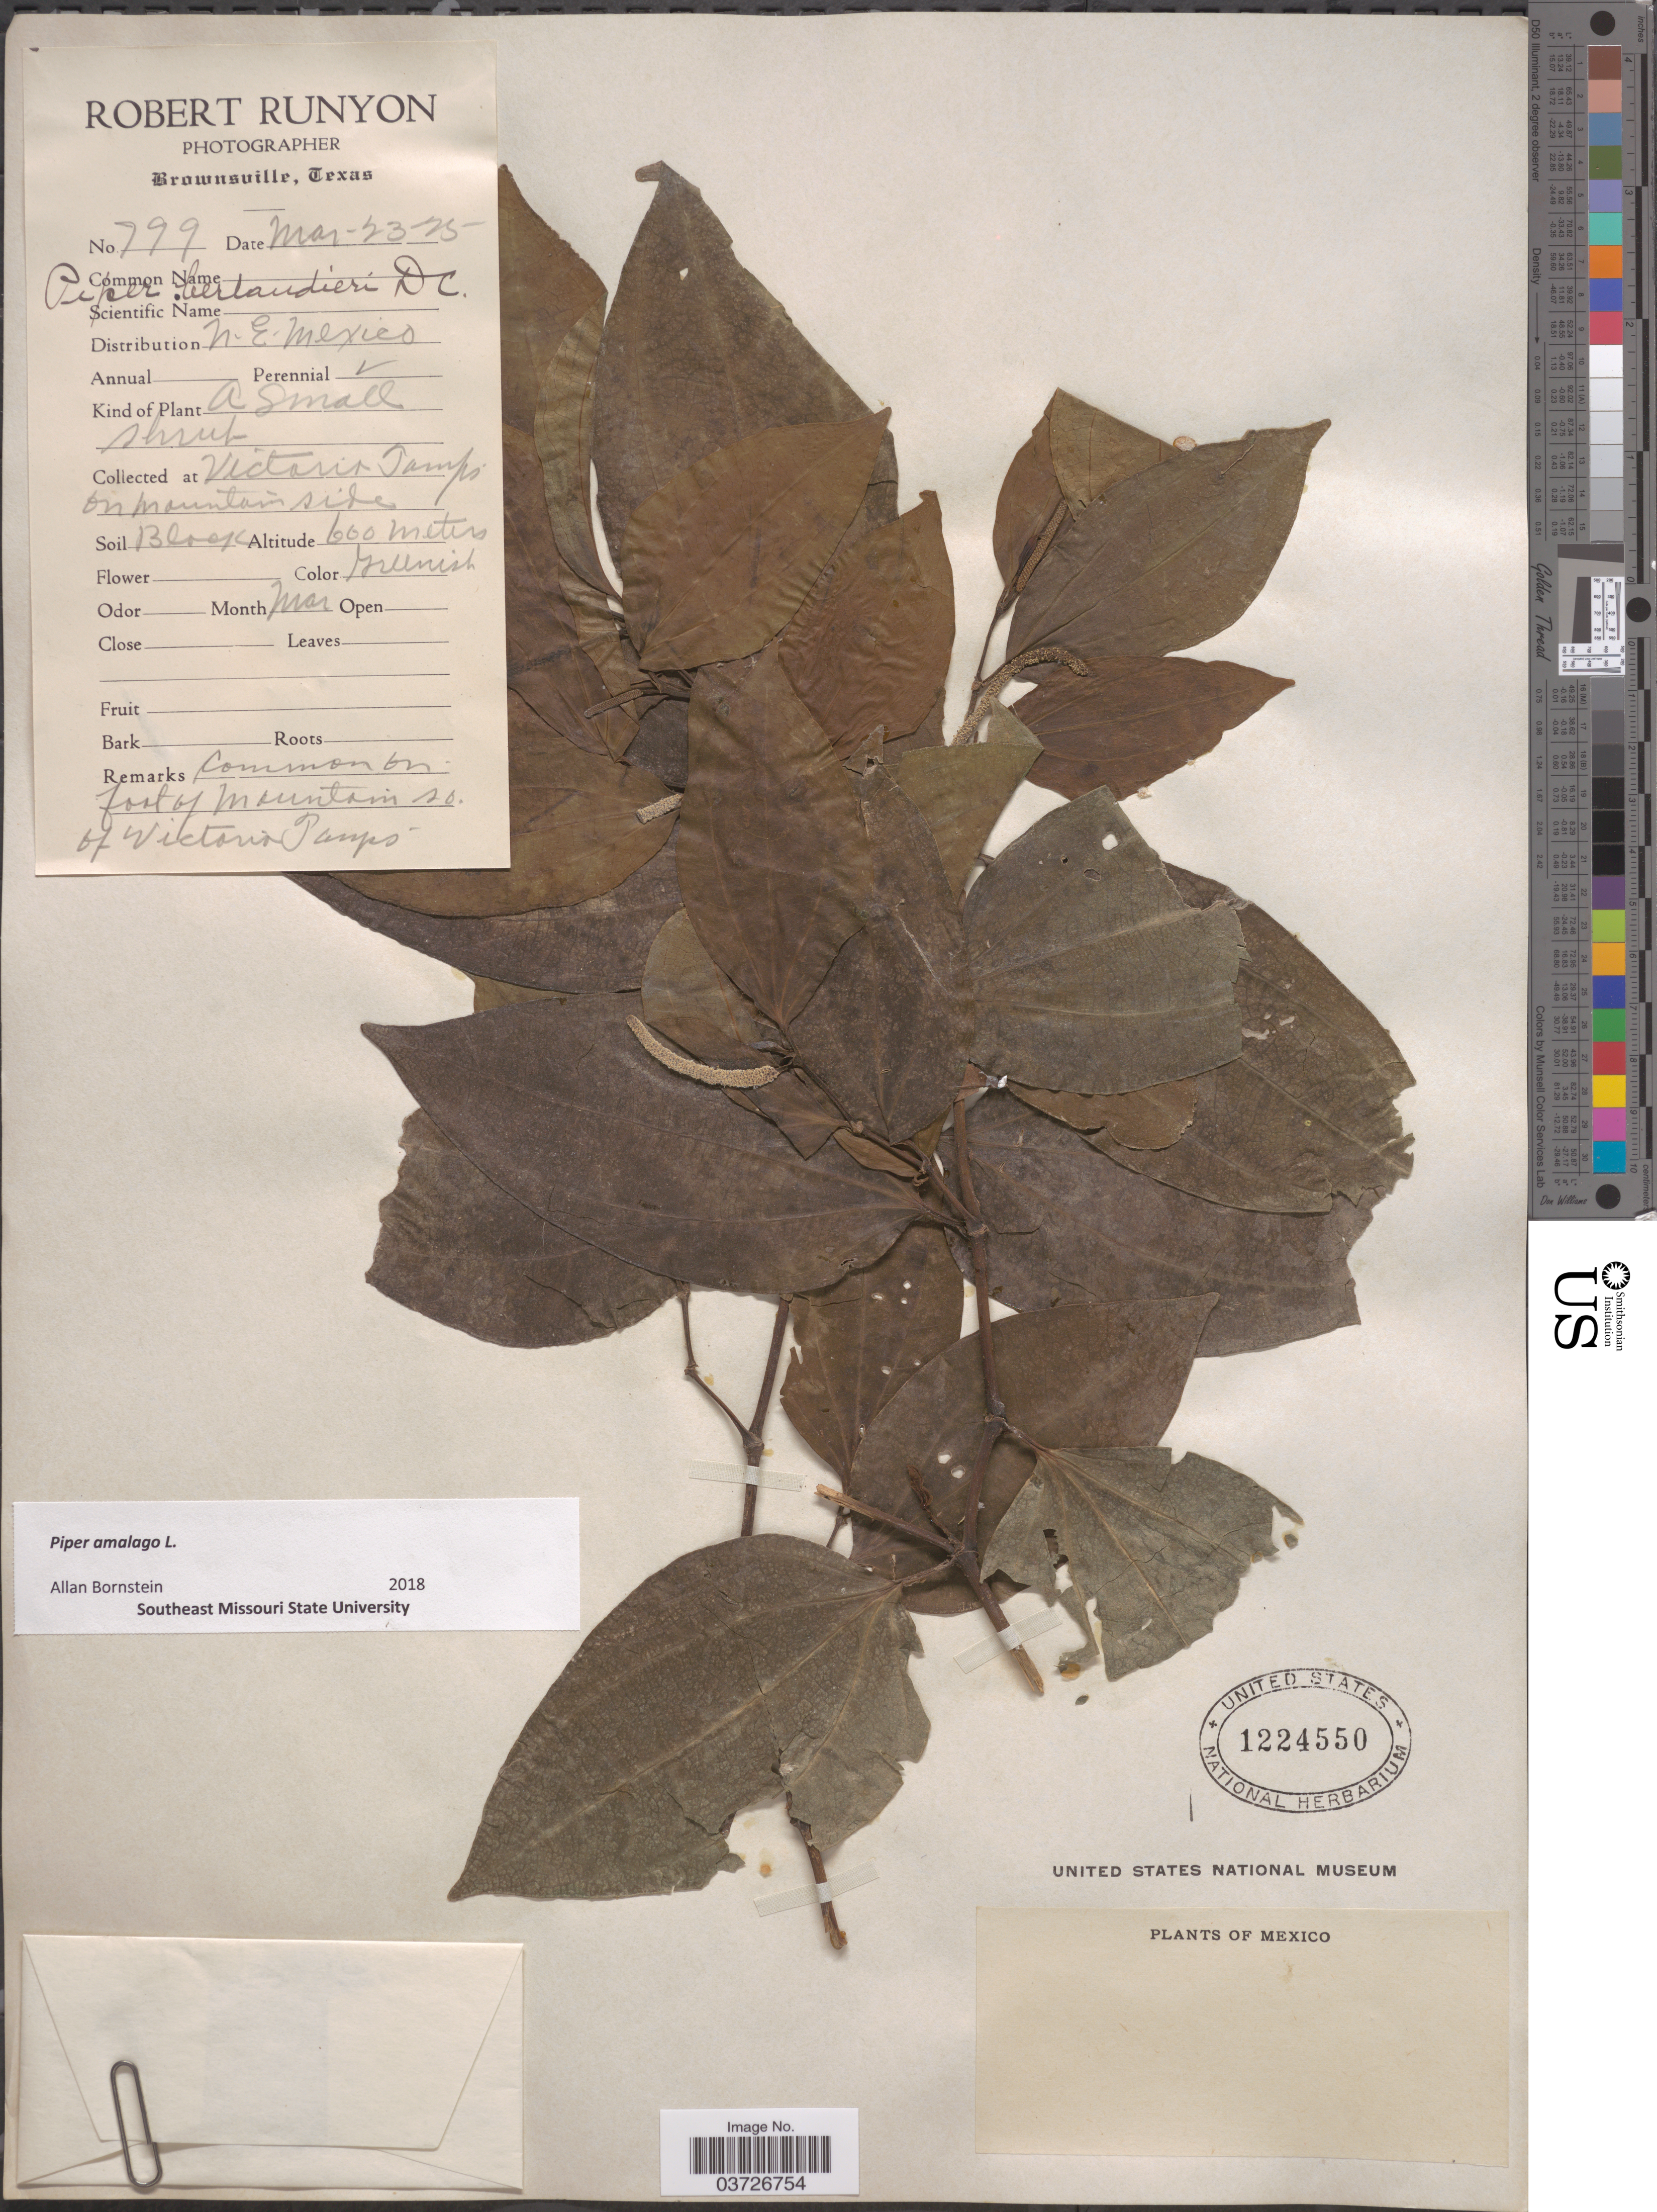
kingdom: Plantae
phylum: Tracheophyta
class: Magnoliopsida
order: Piperales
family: Piperaceae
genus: Piper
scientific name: Piper amalago var. medium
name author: (Jacq.) Yunck.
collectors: R. Runyon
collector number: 799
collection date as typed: Transcribed d/m/y: 23/3/25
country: Mexico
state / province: Tamaulipas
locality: Victoria.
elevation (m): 600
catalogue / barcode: US 1224550